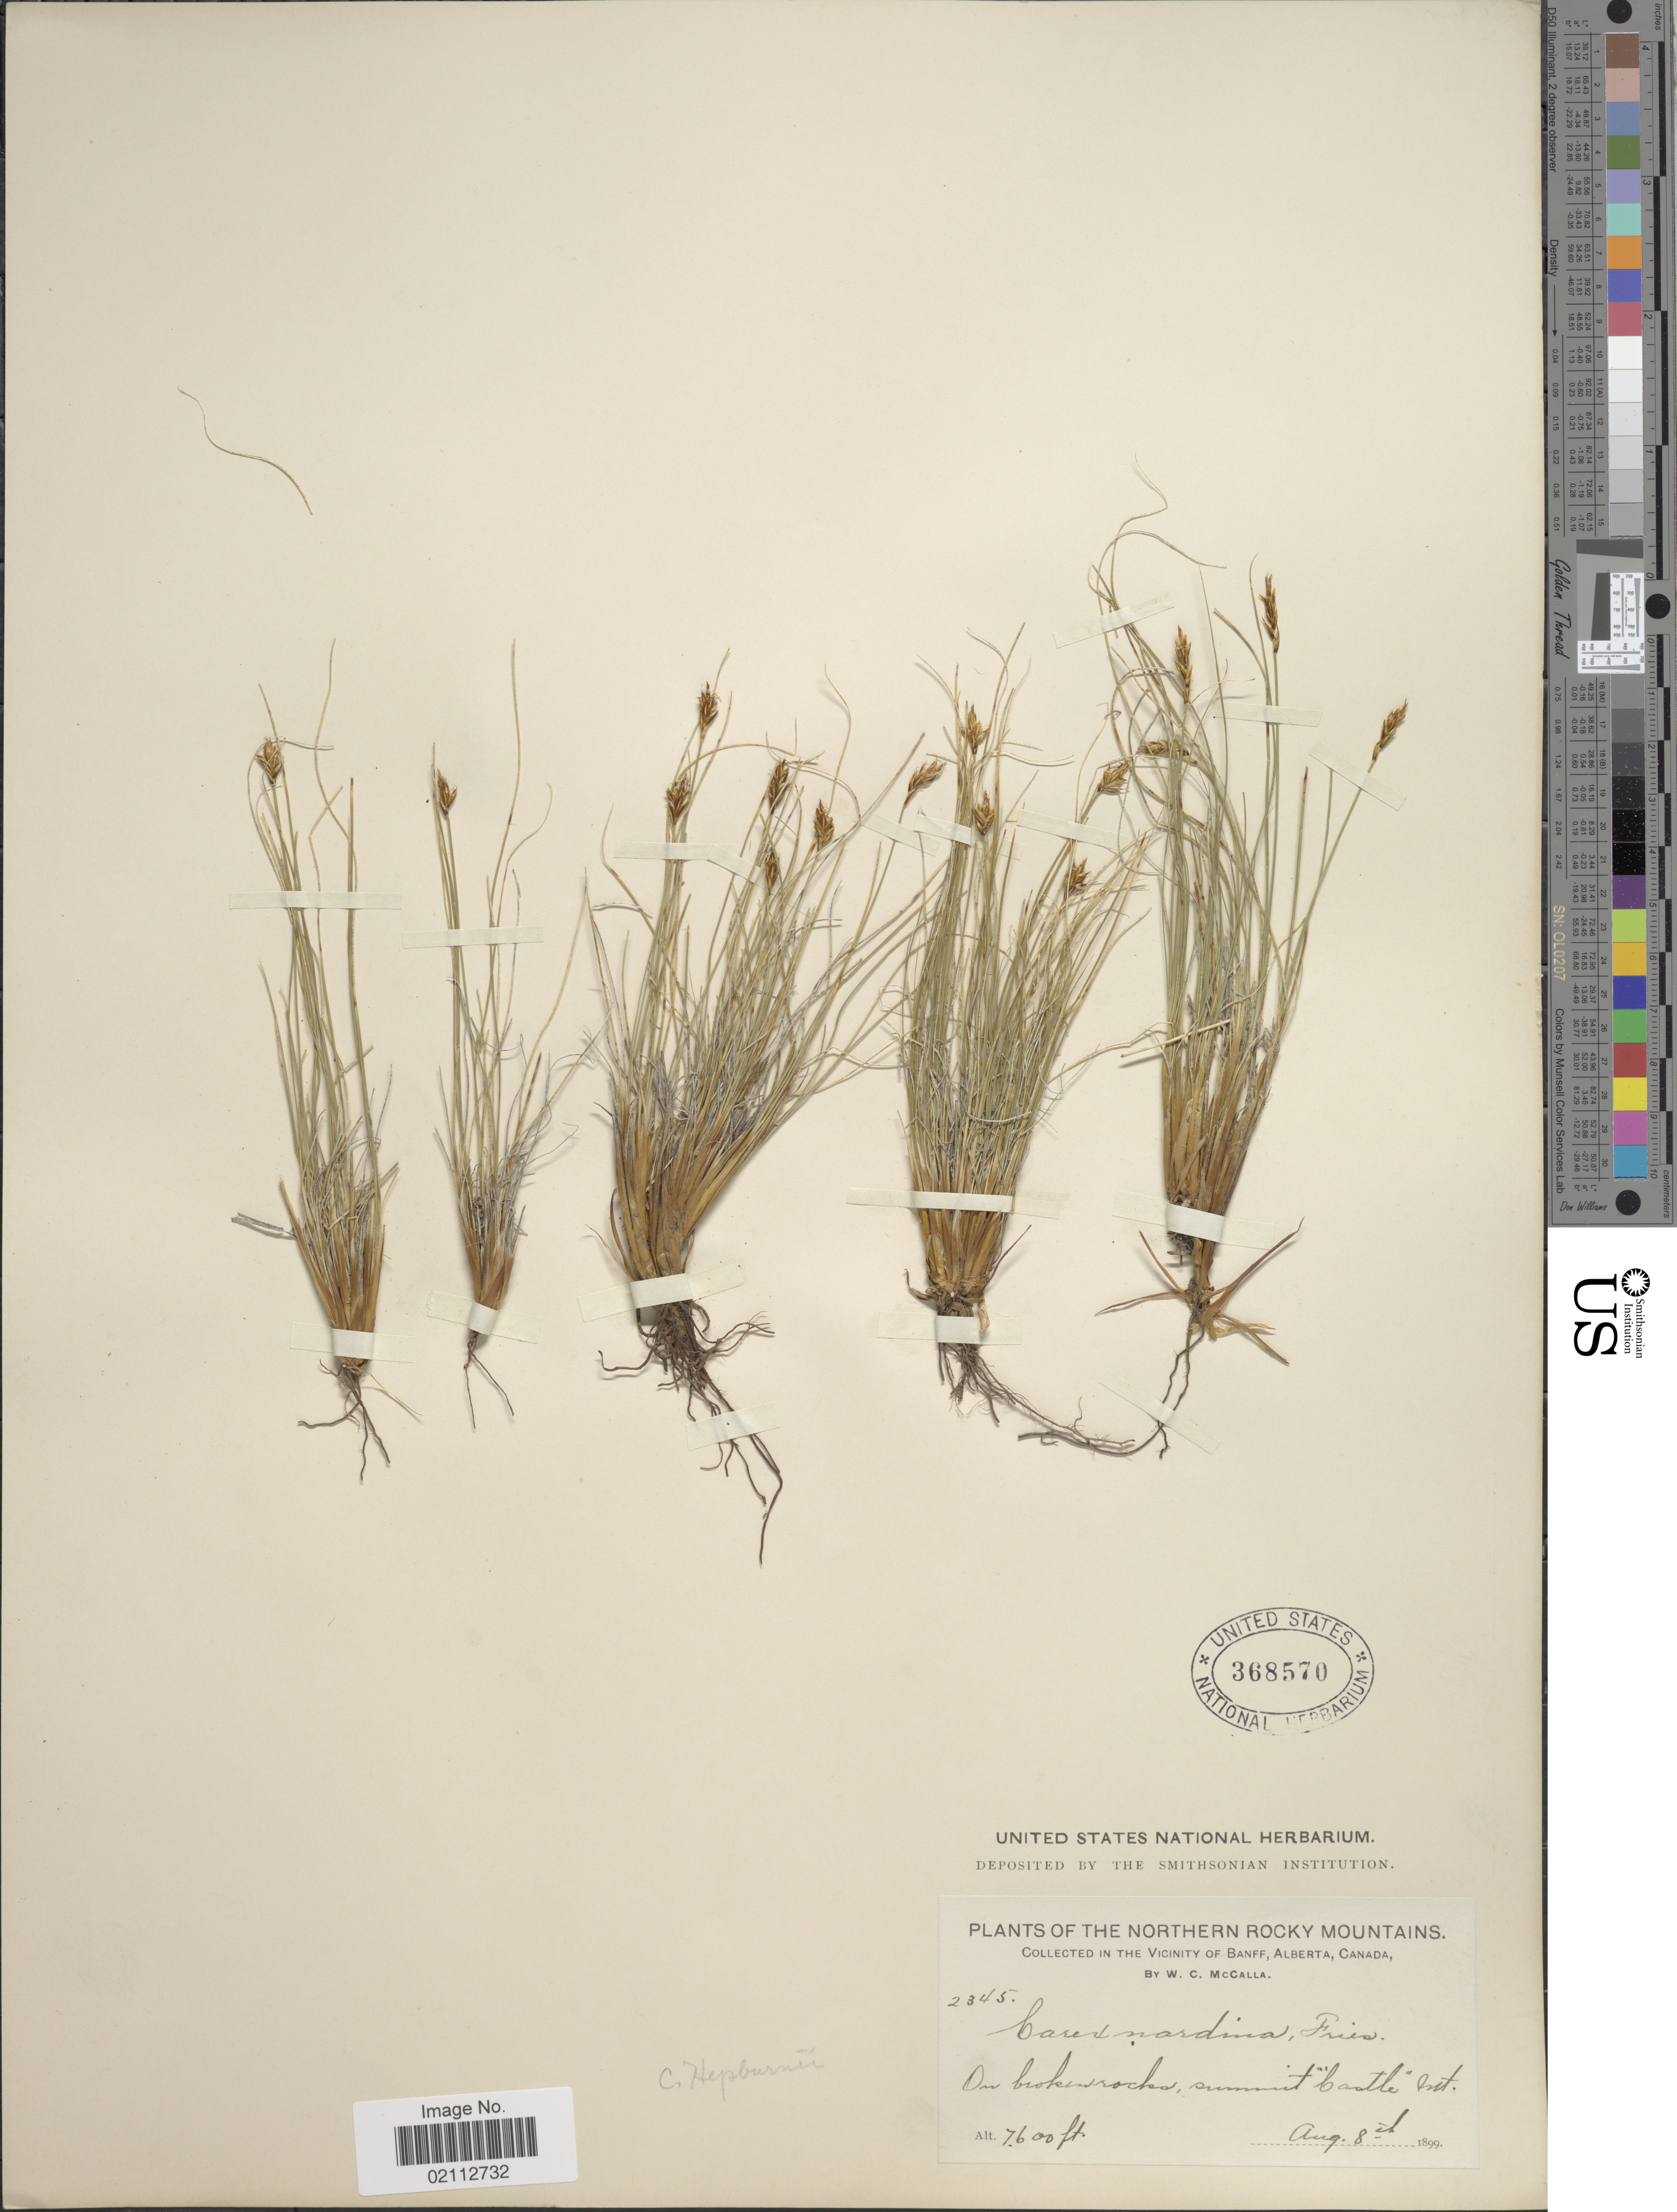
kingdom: Plantae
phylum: Tracheophyta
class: Liliopsida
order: Poales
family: Cyperaceae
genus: Carex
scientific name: Carex nardina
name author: (Hornem.) Fr.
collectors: W. McCalla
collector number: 2345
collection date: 1899-08-08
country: Canada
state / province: Alberta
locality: Vicinity of Banff. Summit Castle Mt. Northern Rocky Mountains.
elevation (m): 2316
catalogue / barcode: US 368570